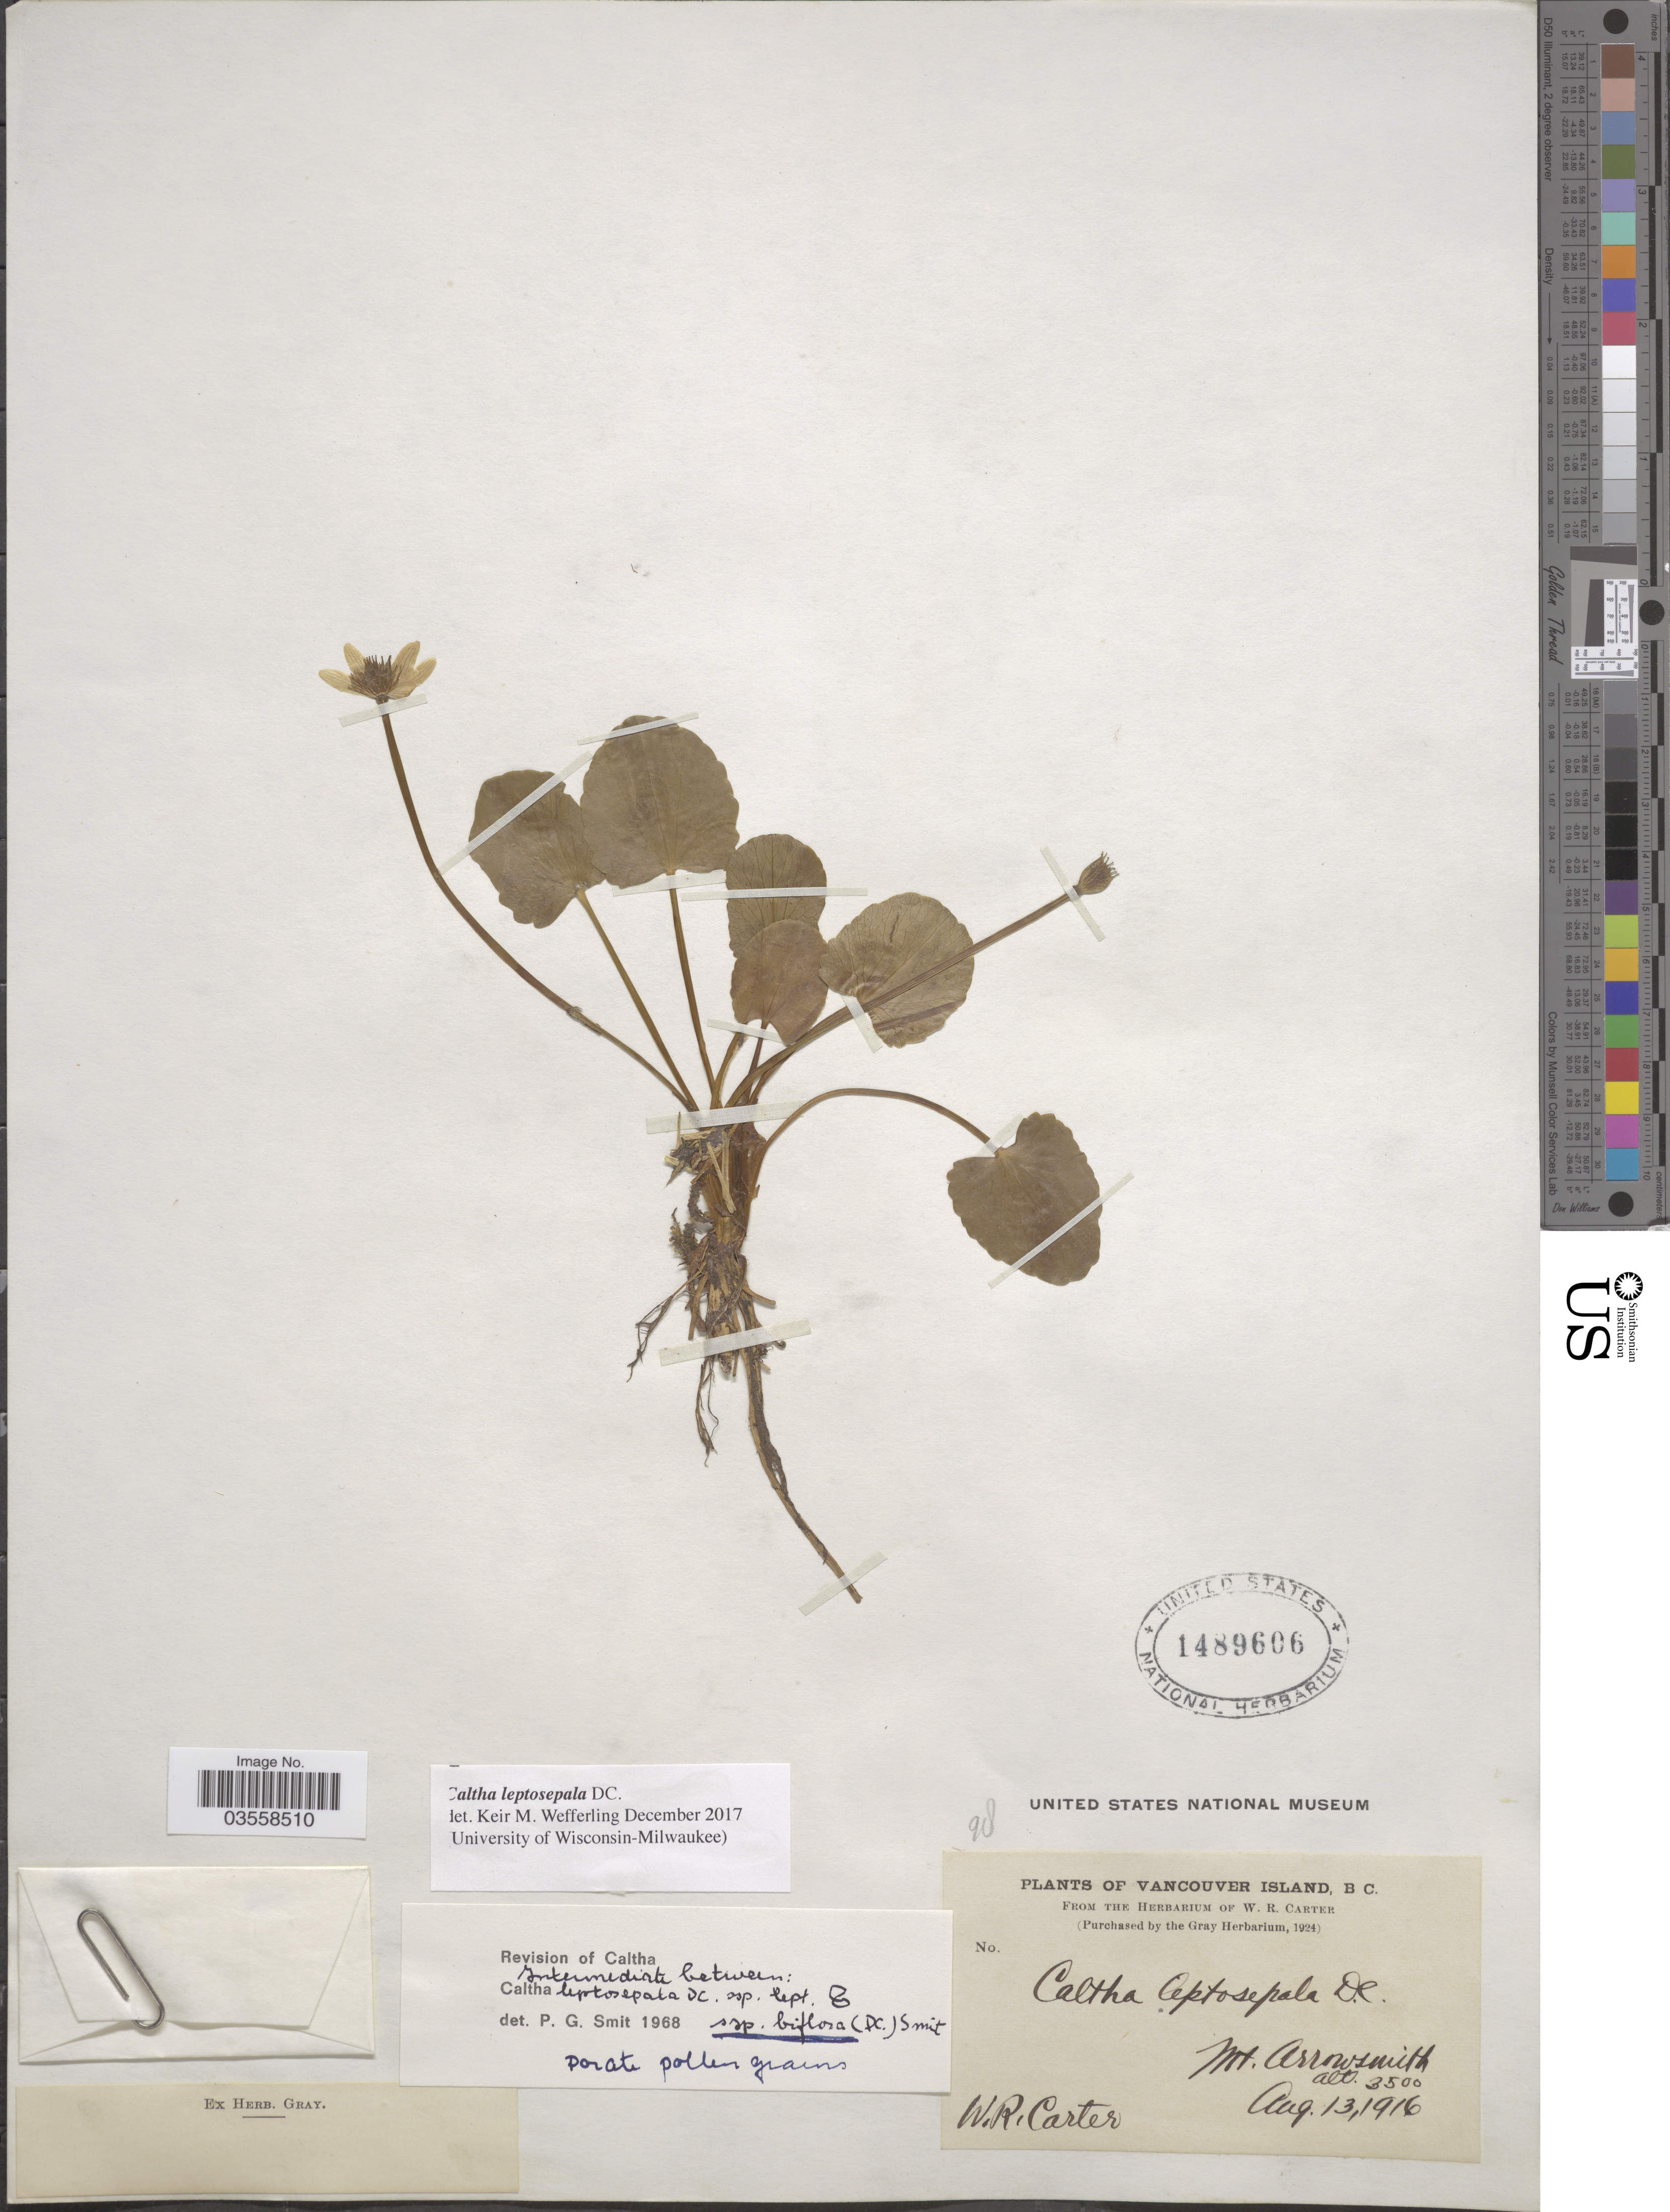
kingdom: Plantae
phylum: Tracheophyta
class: Magnoliopsida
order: Ranunculales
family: Ranunculaceae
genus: Caltha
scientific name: Caltha leptosepala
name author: DC.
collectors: W. R. Carter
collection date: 1916-08-13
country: Canada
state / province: British Columbia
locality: Vancouver Island. Mt. Arrowsmith.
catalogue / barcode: US 1489606